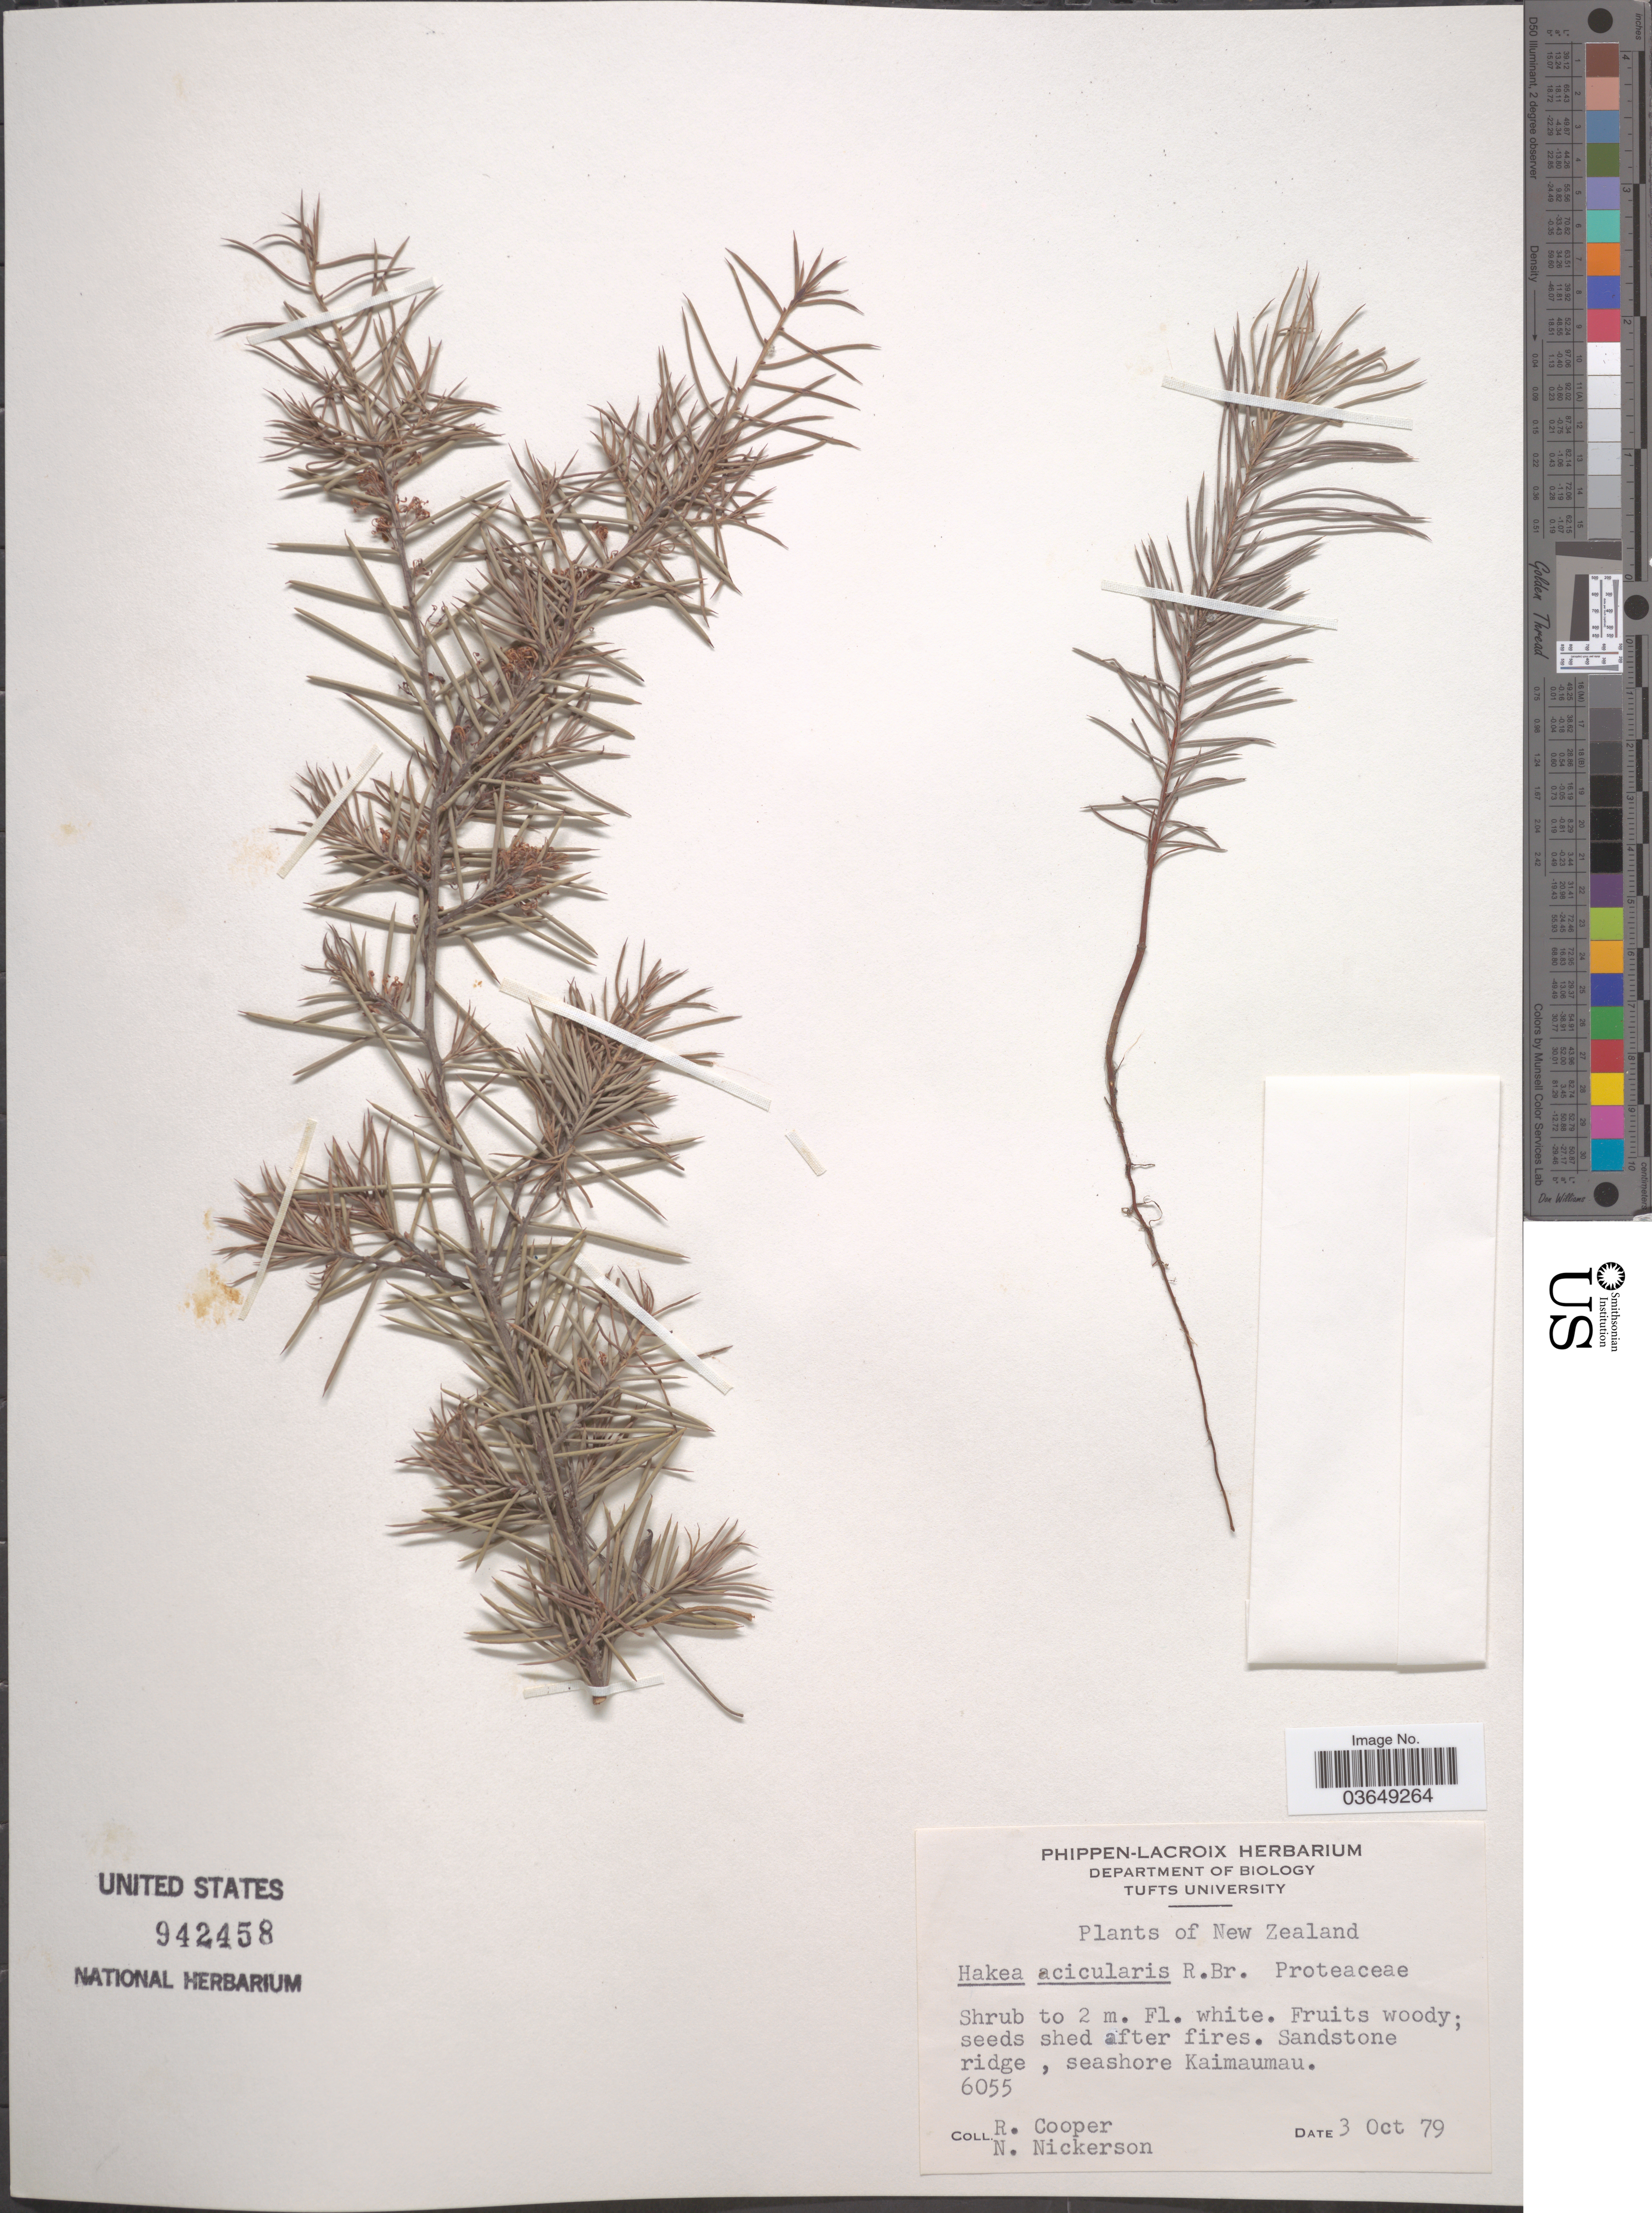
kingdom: Plantae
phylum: Tracheophyta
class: Magnoliopsida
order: Proteales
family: Proteaceae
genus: Hakea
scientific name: Hakea acicularis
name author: Knight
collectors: R. Cooper & N. Nickerson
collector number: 6055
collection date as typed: Transcribed d/m/y: 3/10/79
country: New Zealand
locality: Seashore Kaimaumau.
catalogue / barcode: US 942458